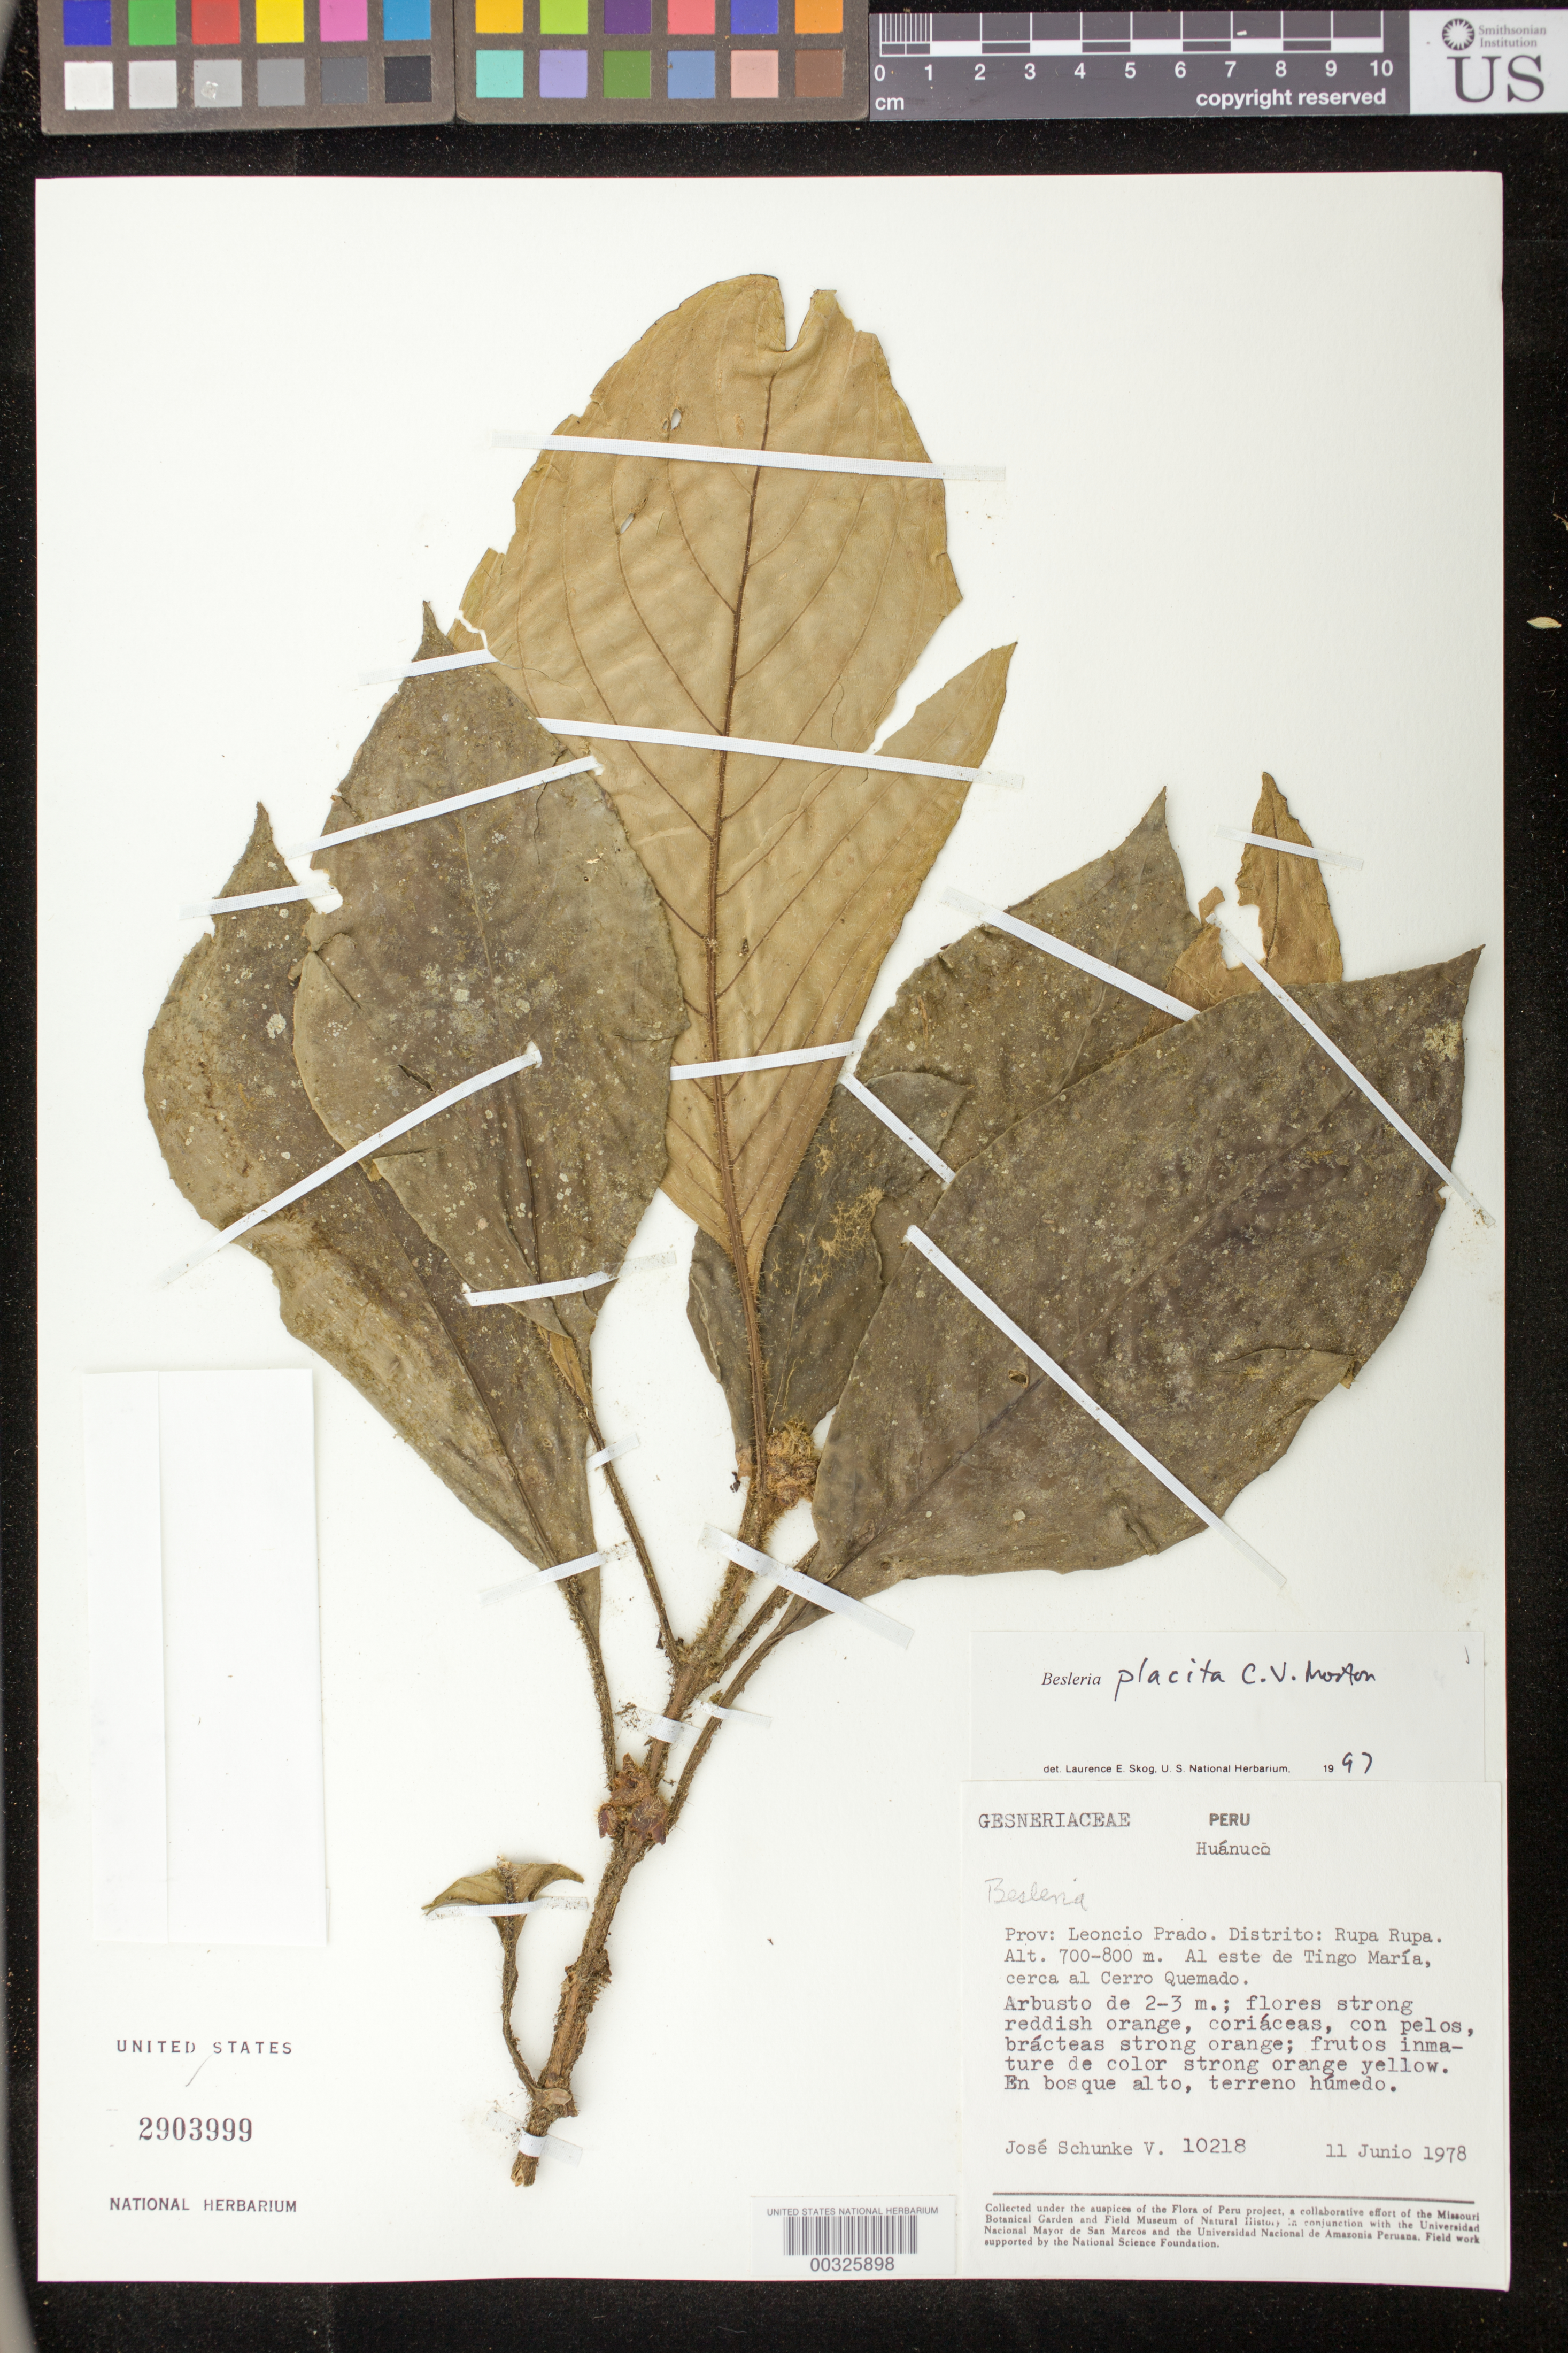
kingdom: Plantae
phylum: Tracheophyta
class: Magnoliopsida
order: Lamiales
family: Gesneriaceae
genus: Besleria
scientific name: Besleria placita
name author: C.V. Morton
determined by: Skog, Laurence E.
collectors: J. Schunke Vigo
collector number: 10218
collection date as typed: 11 Jun 1978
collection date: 1978-06-11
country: Peru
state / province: Huánuco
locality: Prov. Leoncio Prado, Dtto. Rupa Rupa; E de Tingo María, cerca al Cerro Quemado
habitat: En bosque alto, terreno húmedo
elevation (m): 700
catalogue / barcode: US 2903999